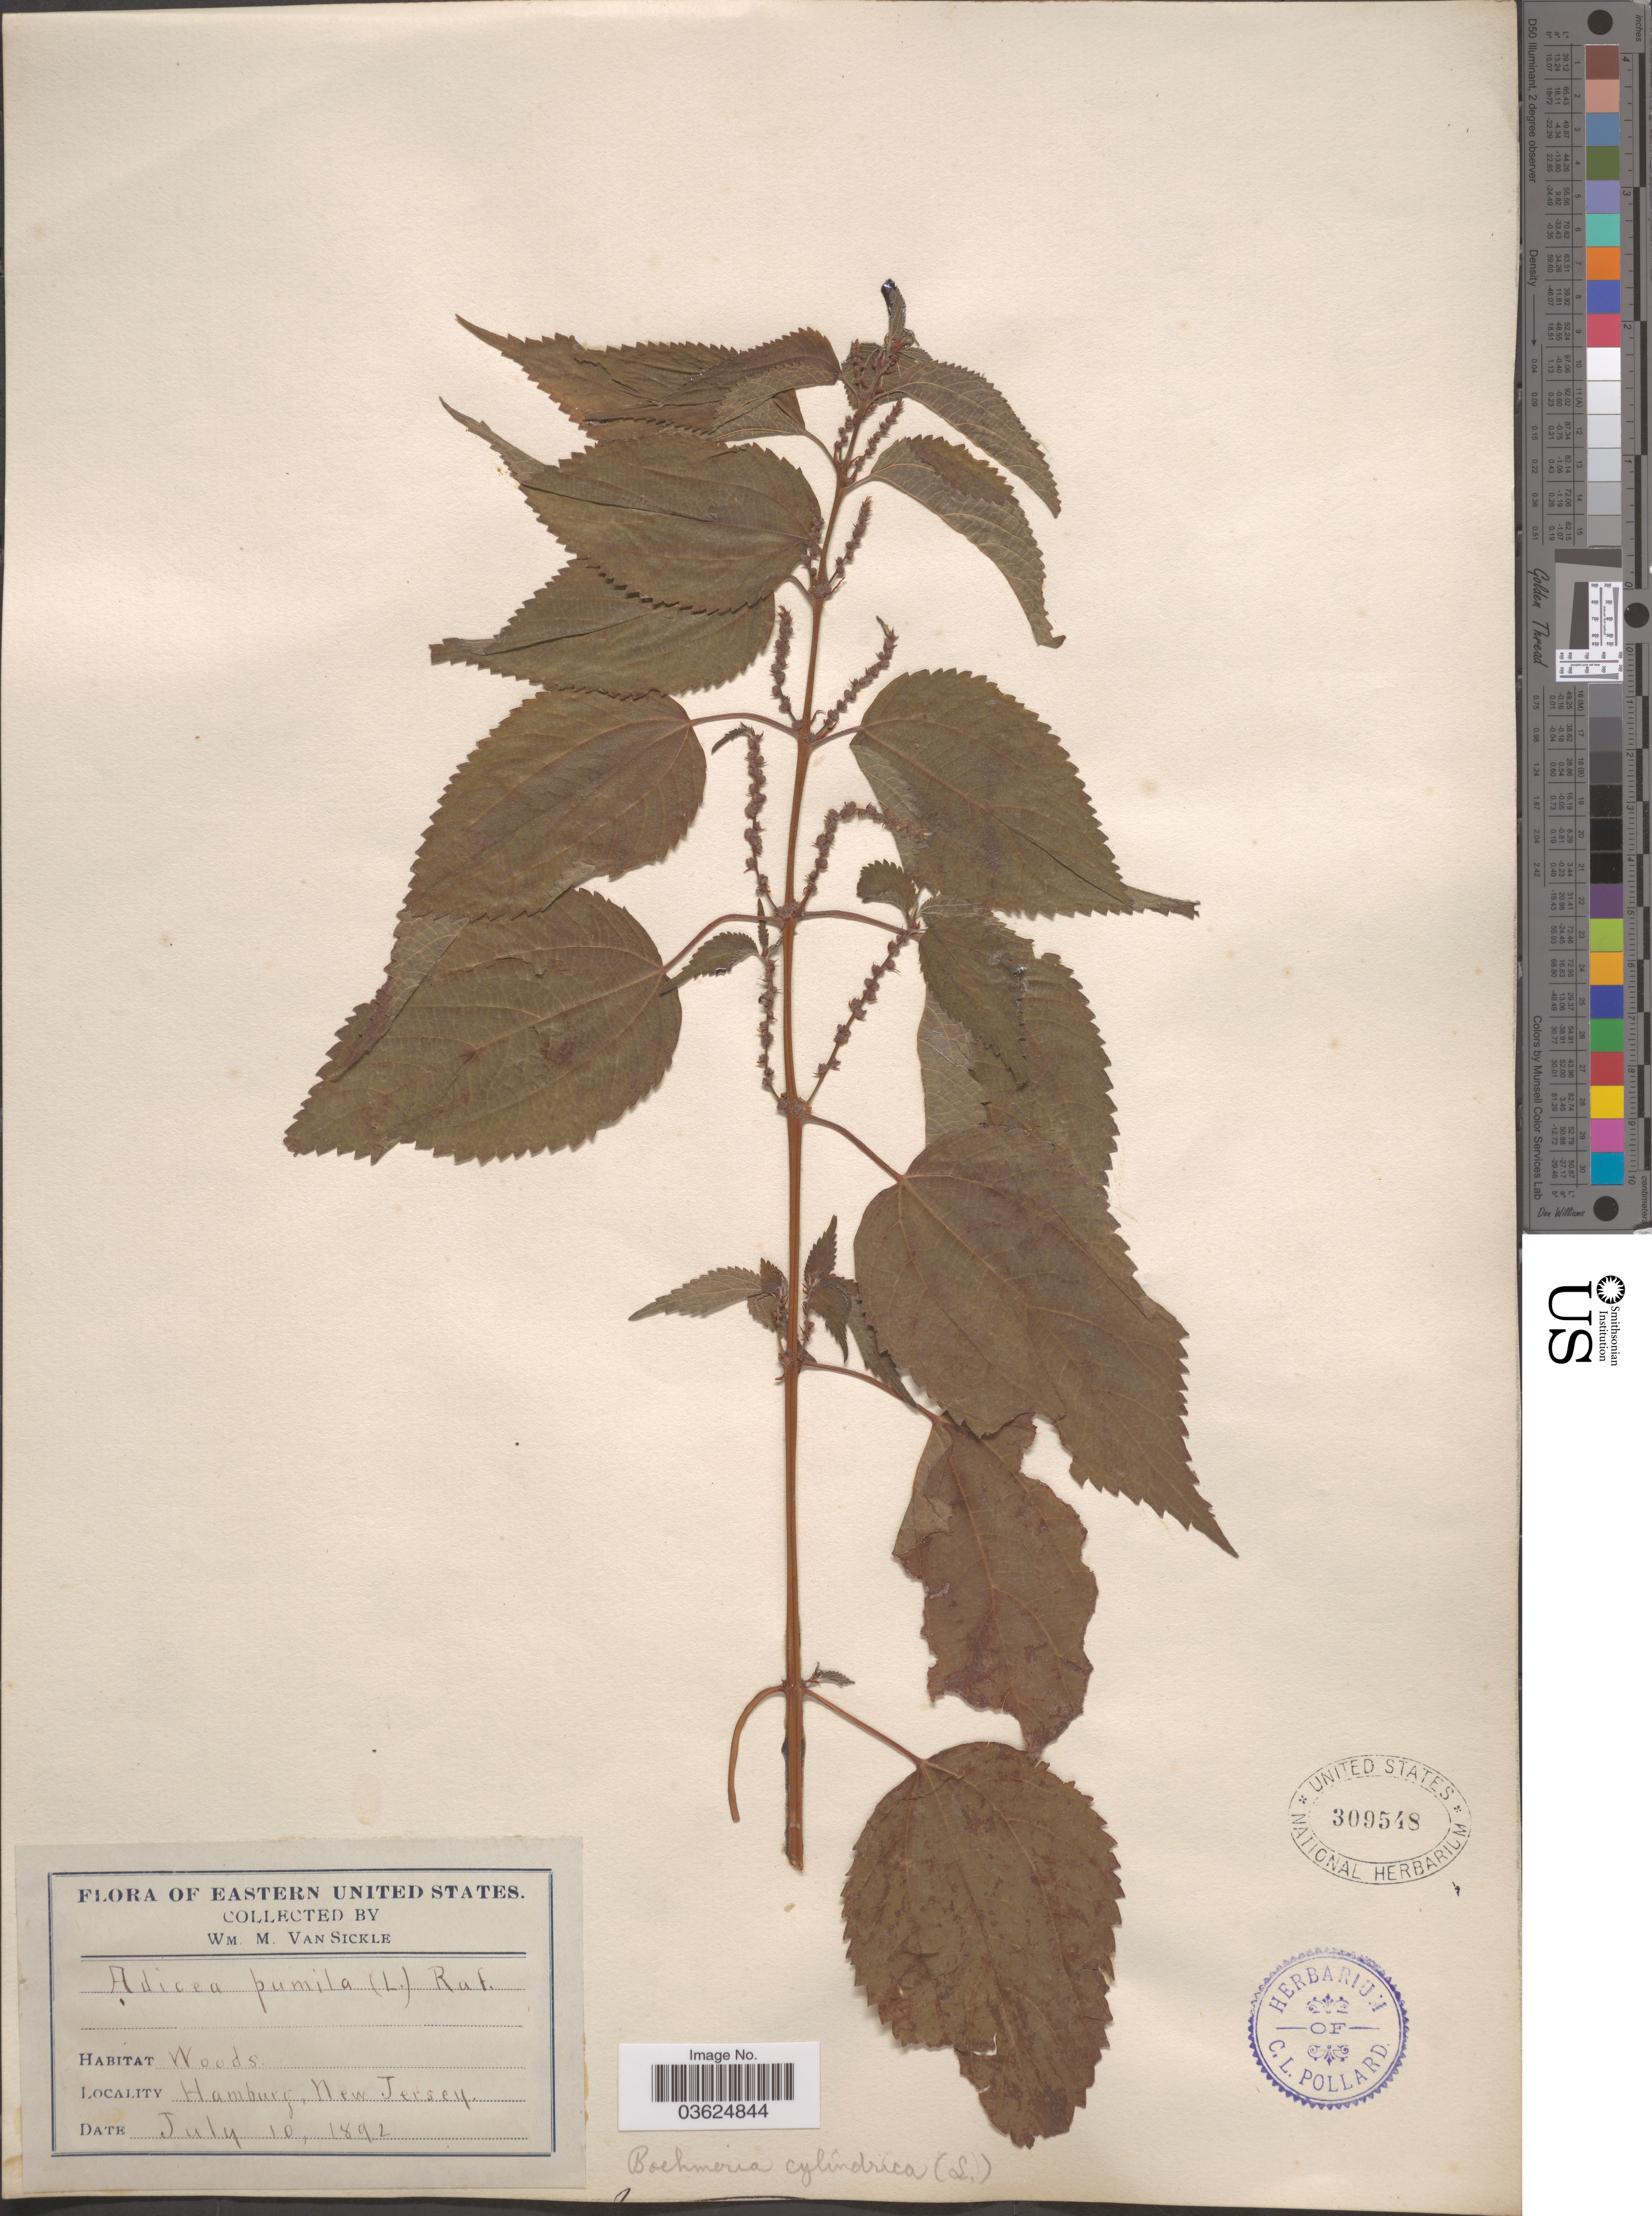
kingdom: Plantae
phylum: Tracheophyta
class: Magnoliopsida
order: Rosales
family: Urticaceae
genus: Boehmeria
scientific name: Boehmeria cylindrica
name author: (L.) Sw.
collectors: W. M. Van Sickle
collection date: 1892-07-10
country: United States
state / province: New Jersey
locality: Eastern United States. Hamburg.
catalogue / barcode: US 309548